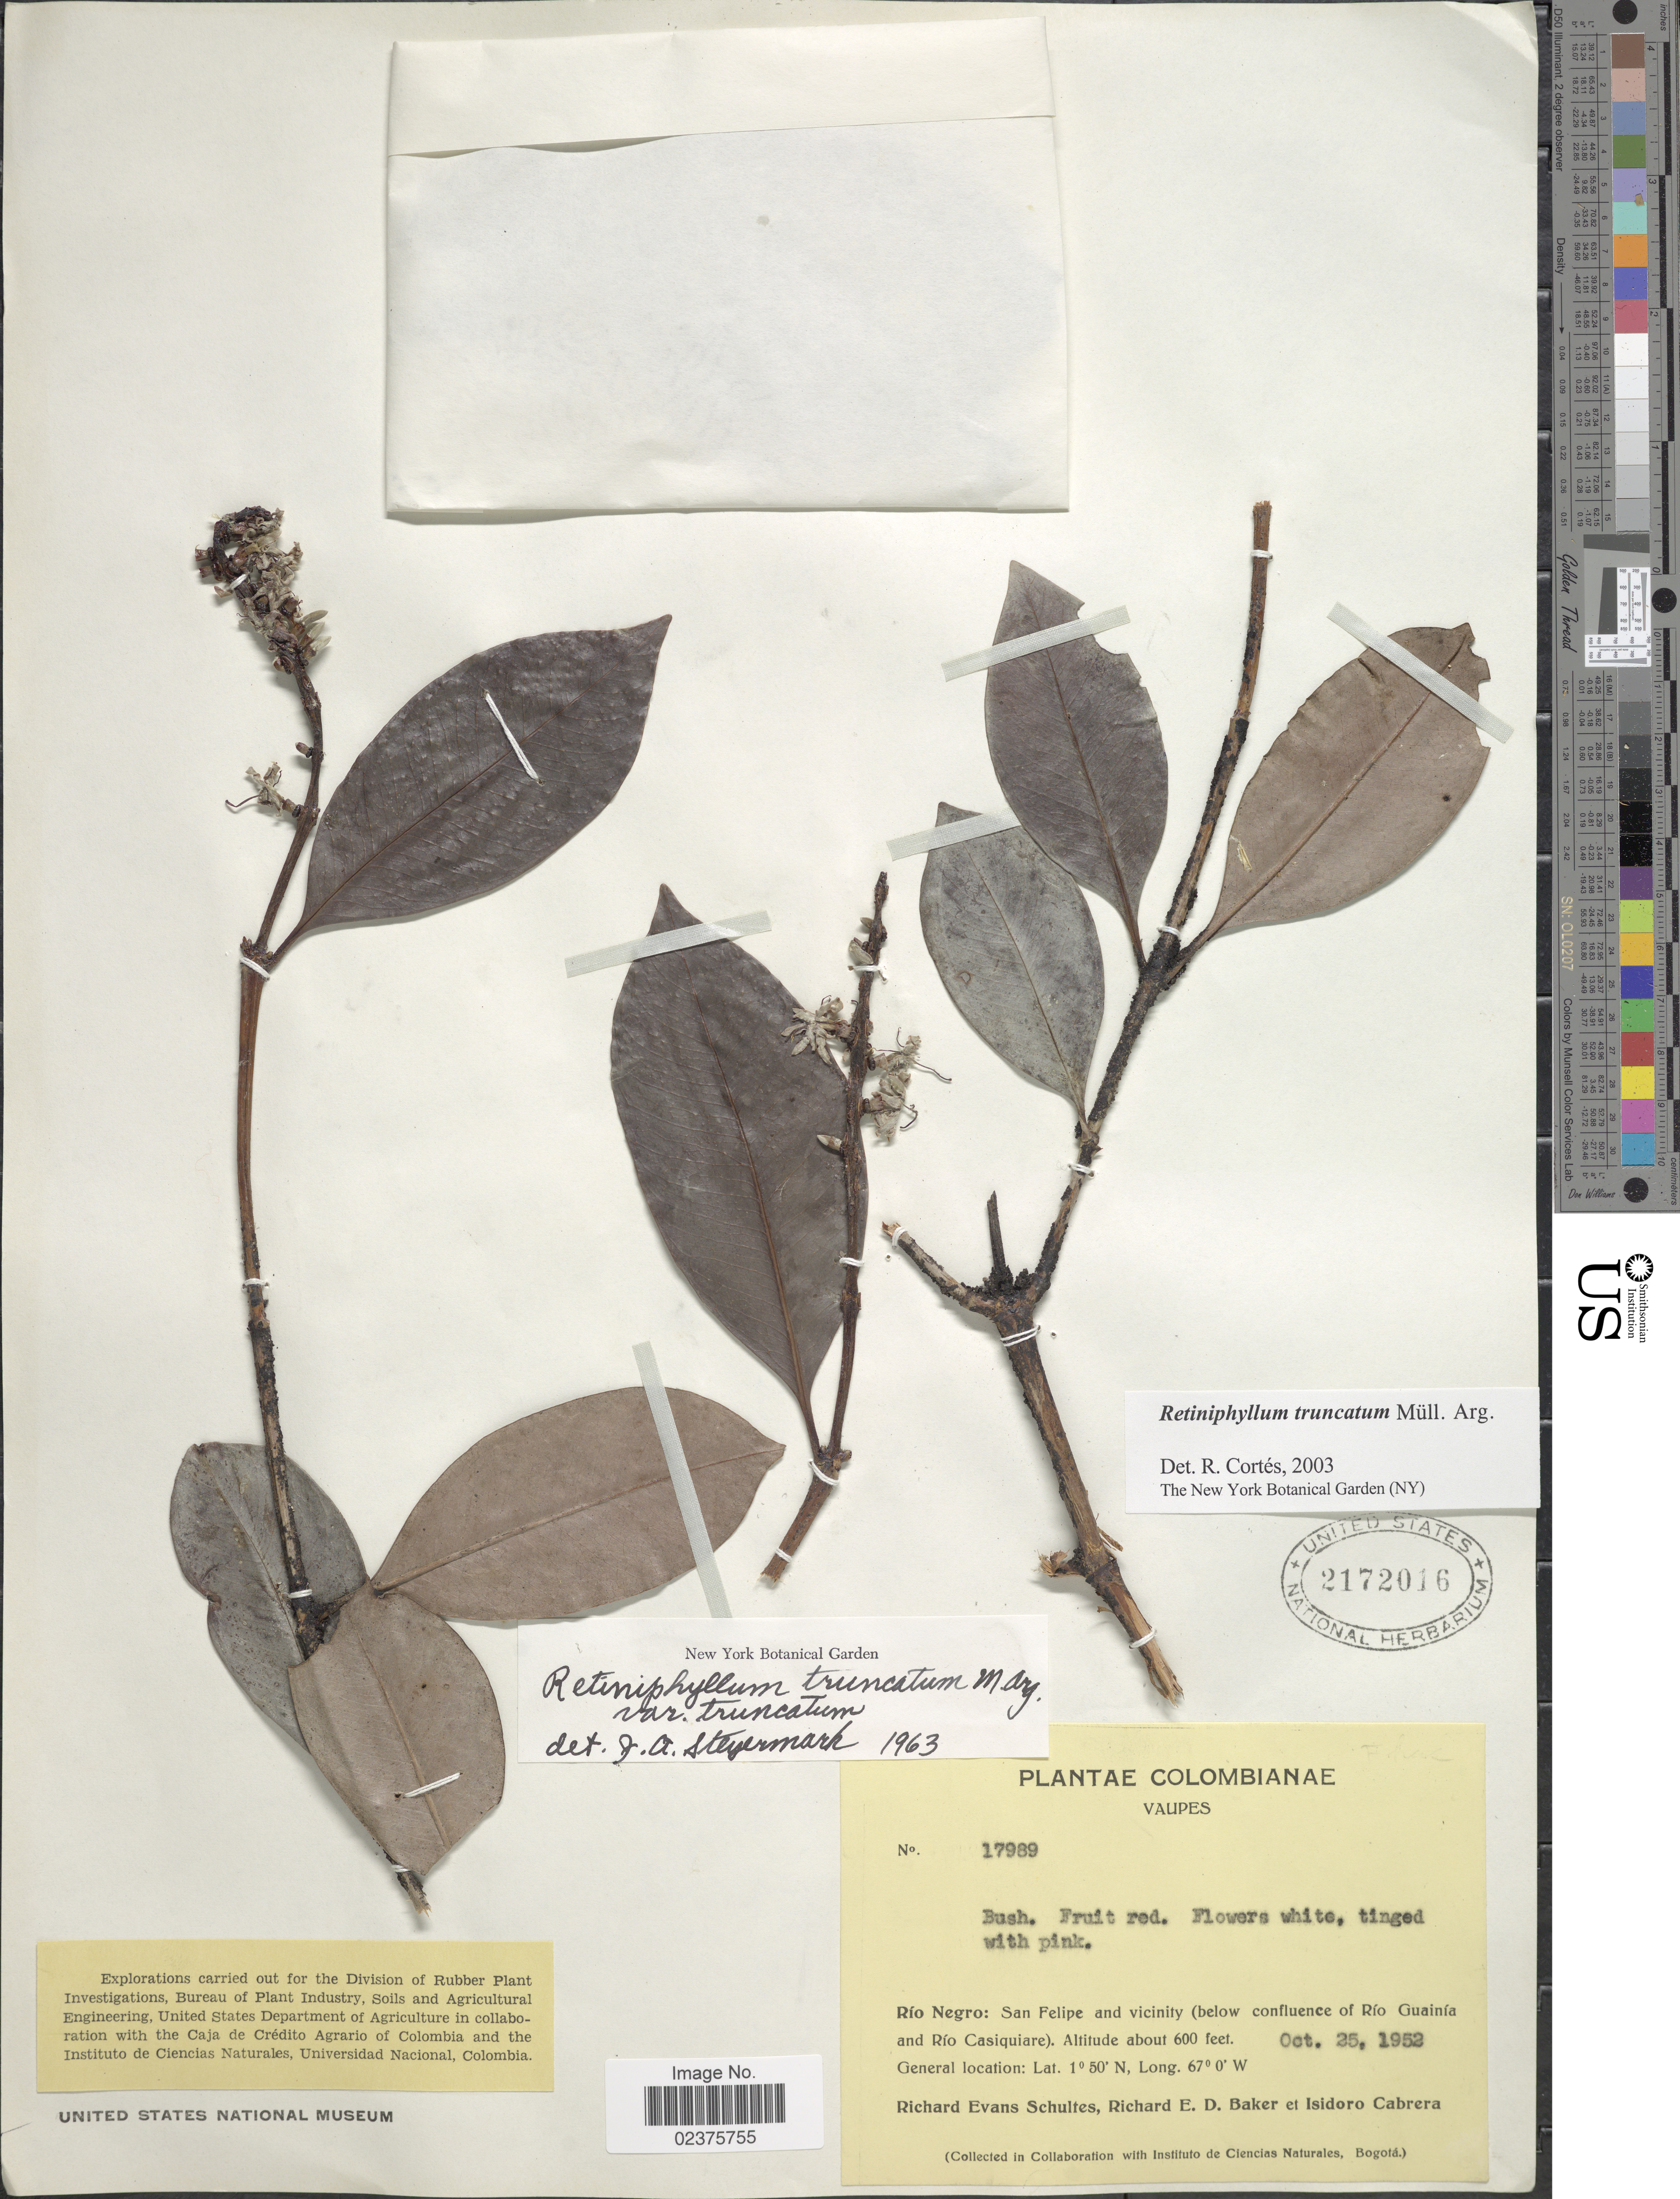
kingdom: Plantae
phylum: Tracheophyta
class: Magnoliopsida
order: Gentianales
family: Rubiaceae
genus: Retiniphyllum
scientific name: Retiniphyllum truncatum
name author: Müll. Arg.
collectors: R. E. Schultes, R. E. D. Baker & I. Cabrera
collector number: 17989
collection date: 1952-10-25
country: Colombia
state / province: Vaupés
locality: Rio Negro: San Felipe and vicinity (below confluence of Rio Guainia and Rio Casiquiare)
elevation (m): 183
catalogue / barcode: US 2172016